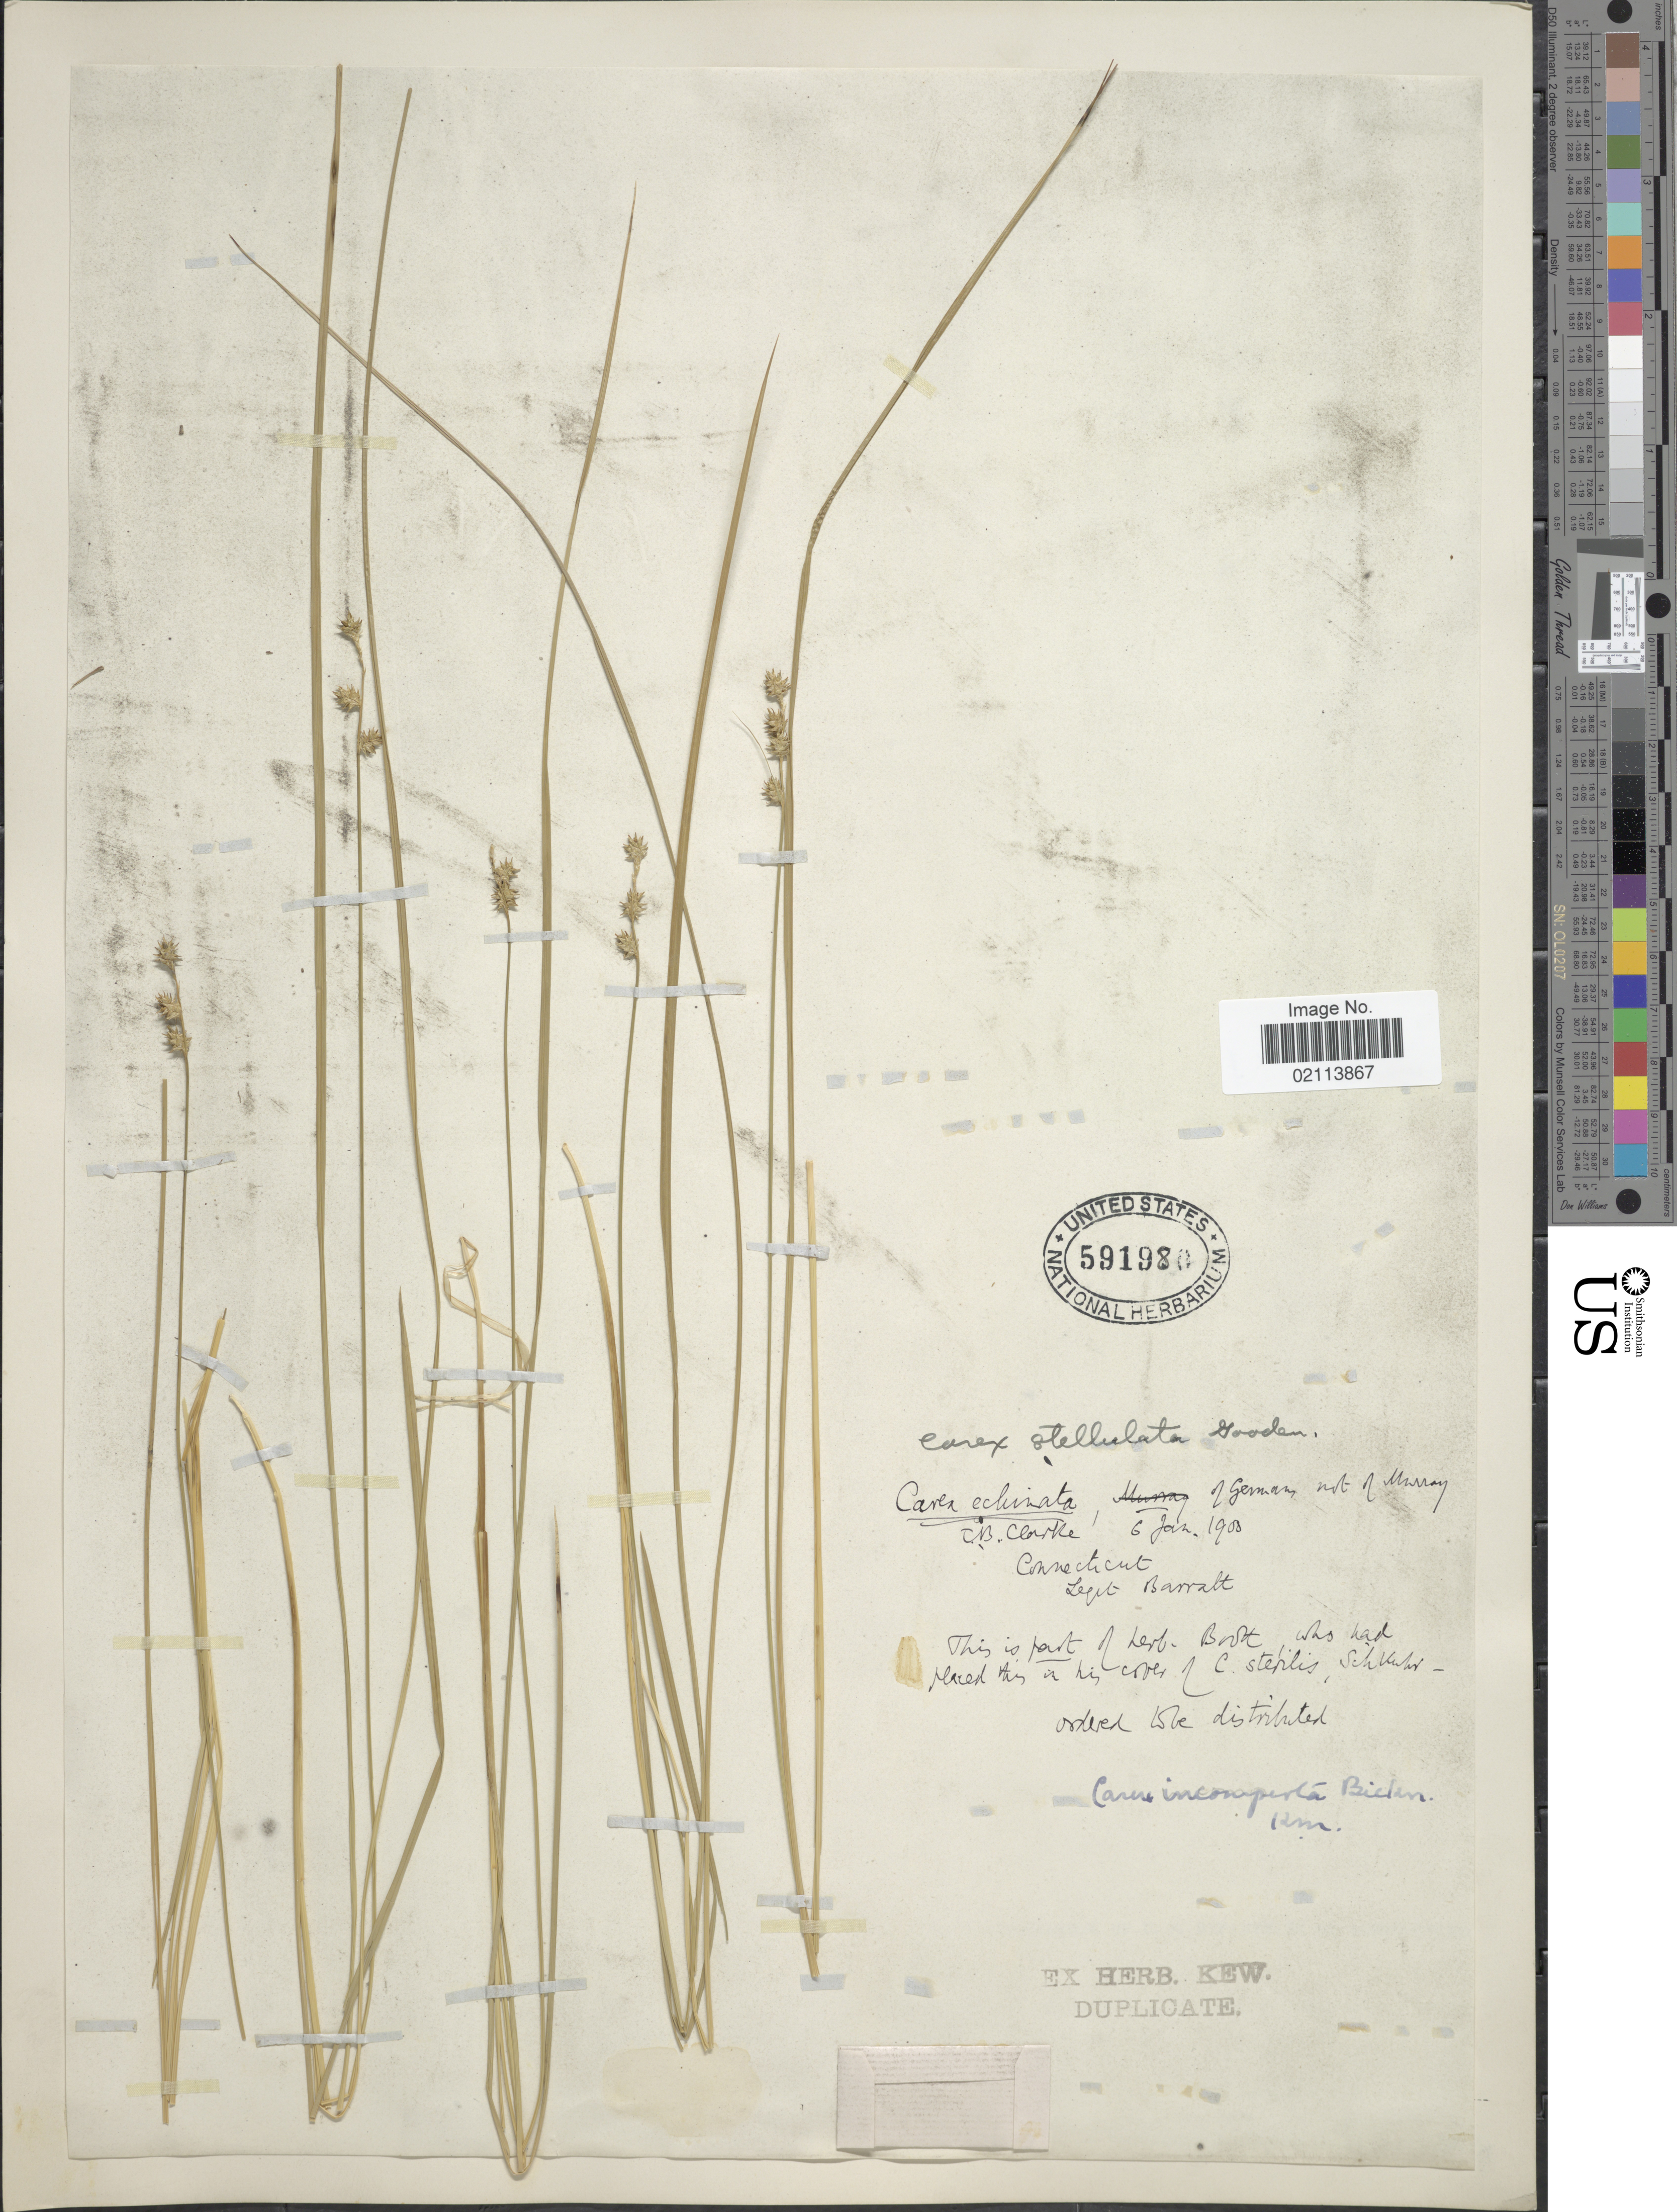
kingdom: Plantae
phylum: Tracheophyta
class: Liliopsida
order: Poales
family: Cyperaceae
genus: Carex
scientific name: Carex atlantica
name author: L.H. Bailey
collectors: Barratt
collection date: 1900-01-06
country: United States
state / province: Connecticut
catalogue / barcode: US 591980